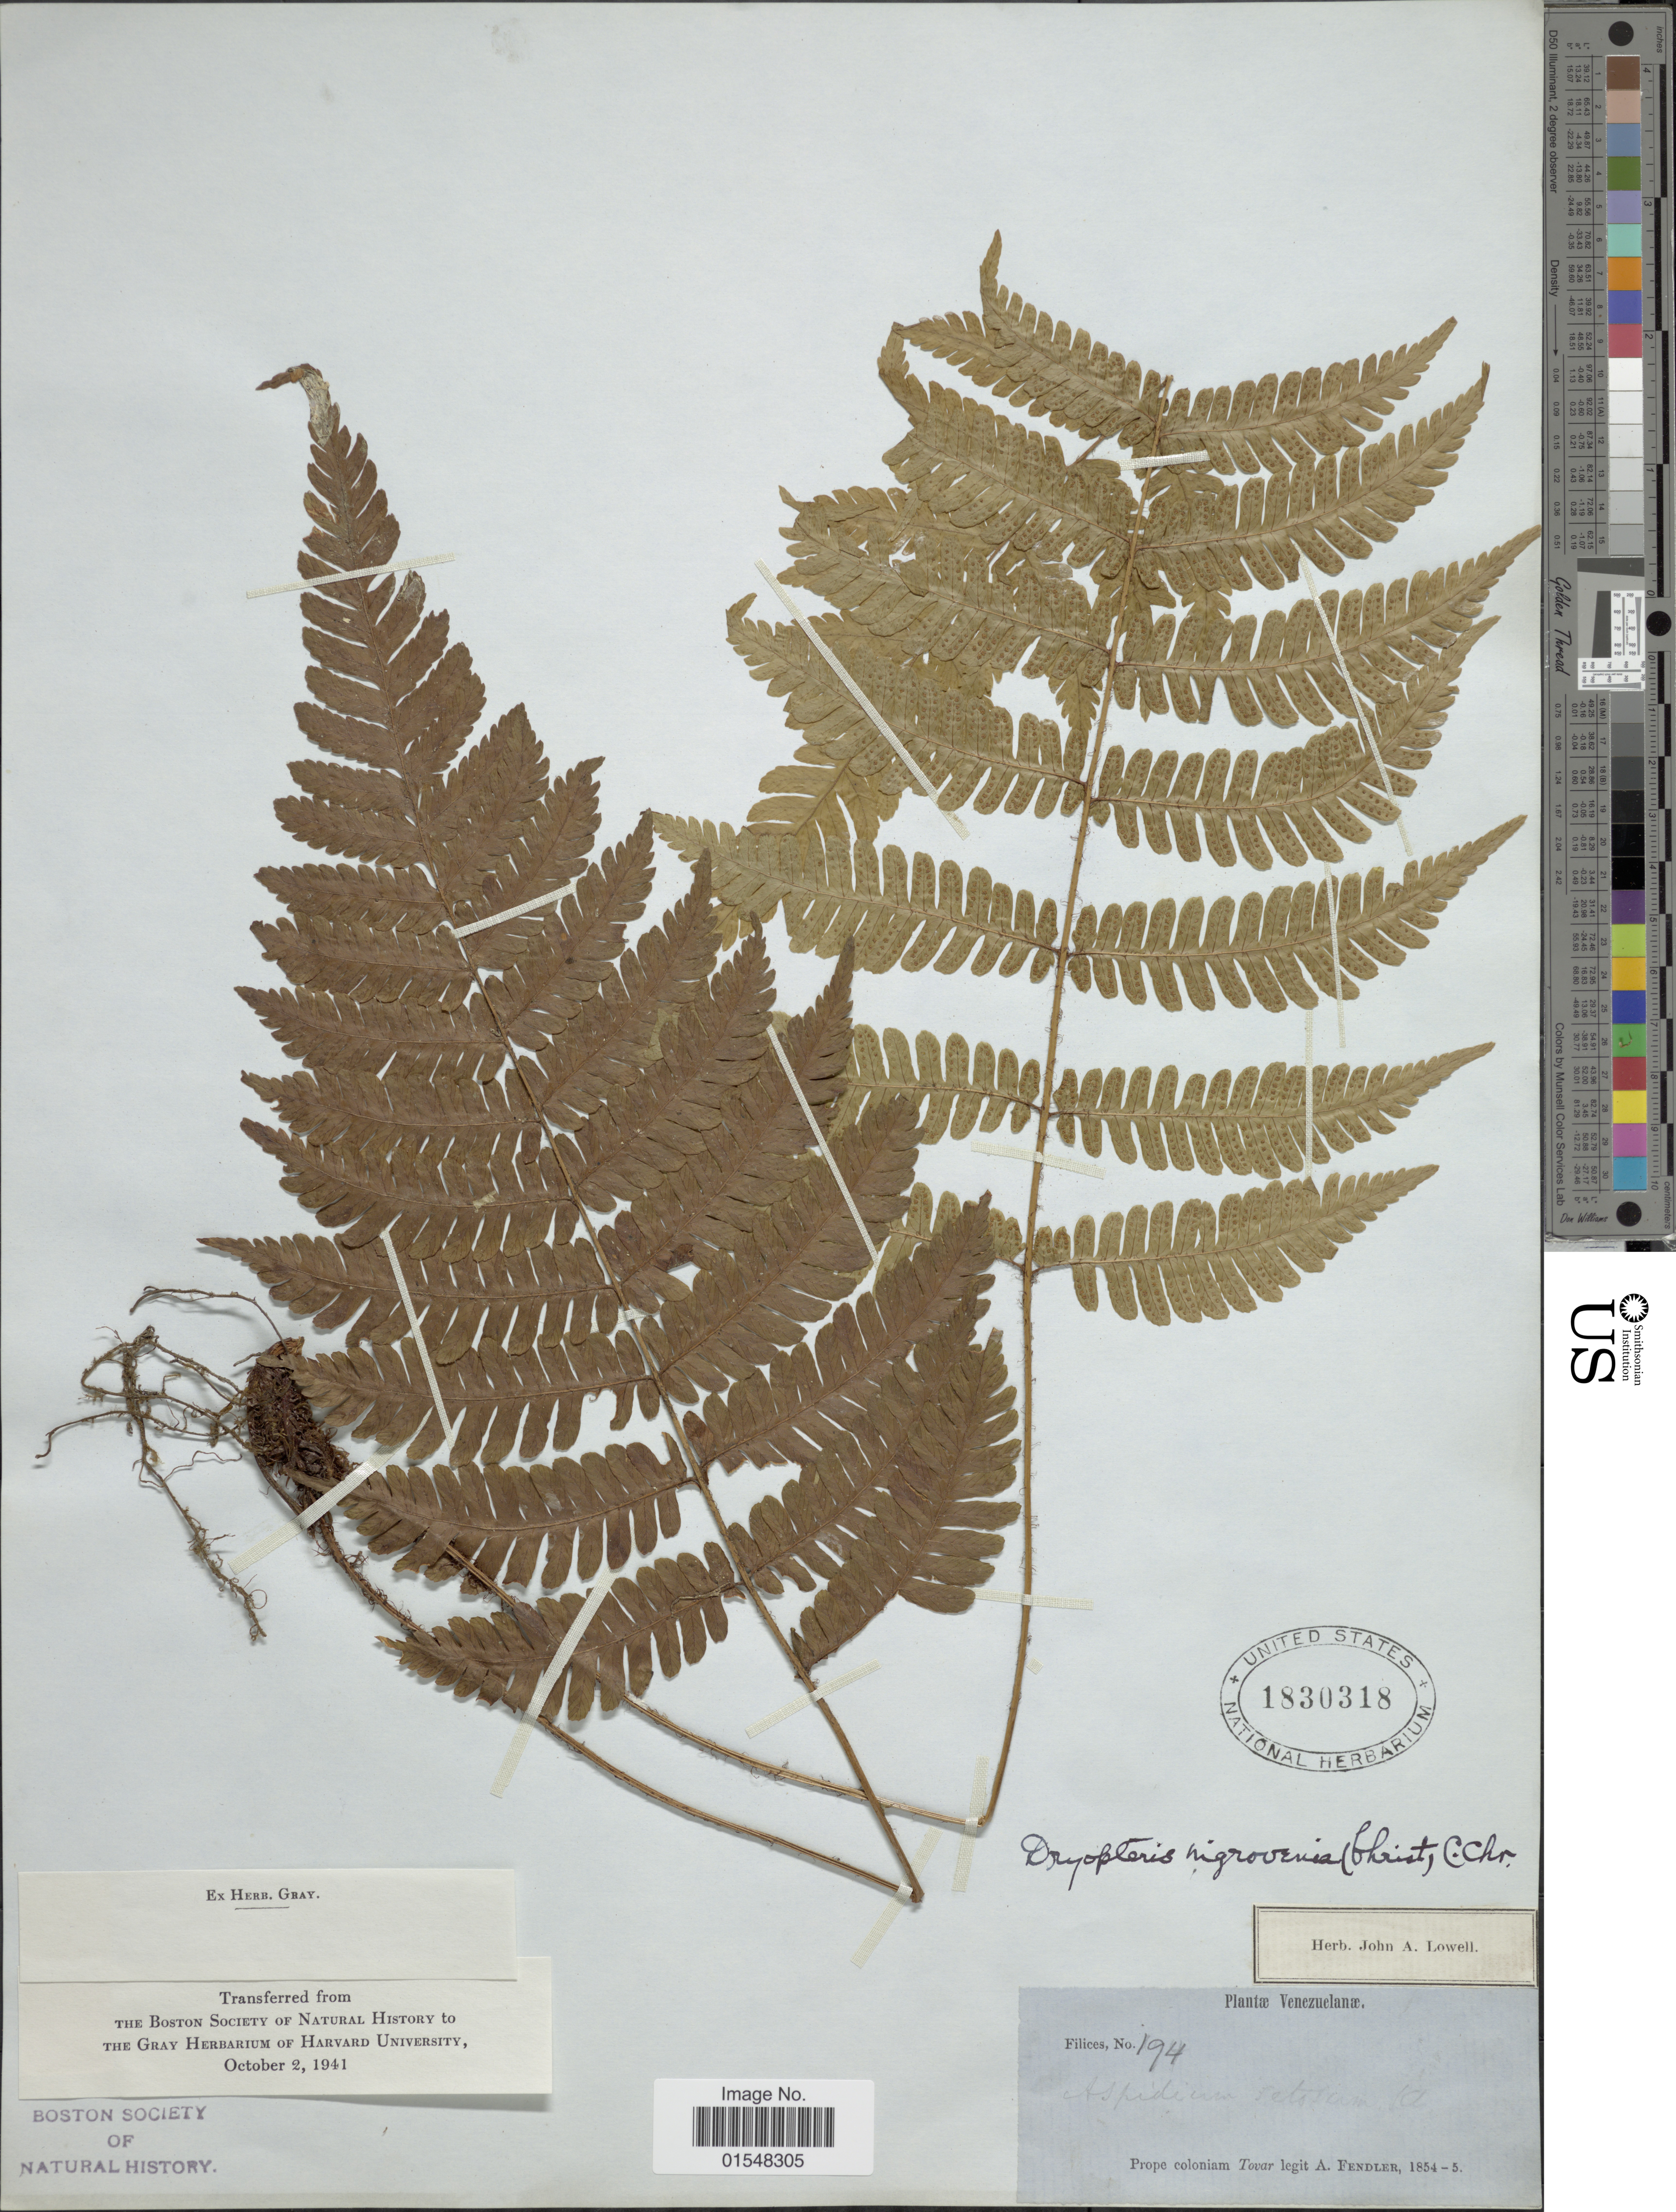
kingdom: Plantae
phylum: Tracheophyta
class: Polypodiopsida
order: Polypodiales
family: Dryopteridaceae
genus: Ctenitis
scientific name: Ctenitis nigrovenia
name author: (Christ) Copel.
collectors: A. Fendler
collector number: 194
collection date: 1854/1855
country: Venezuela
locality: Prope coloniam Tovar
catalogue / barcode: US 1830318